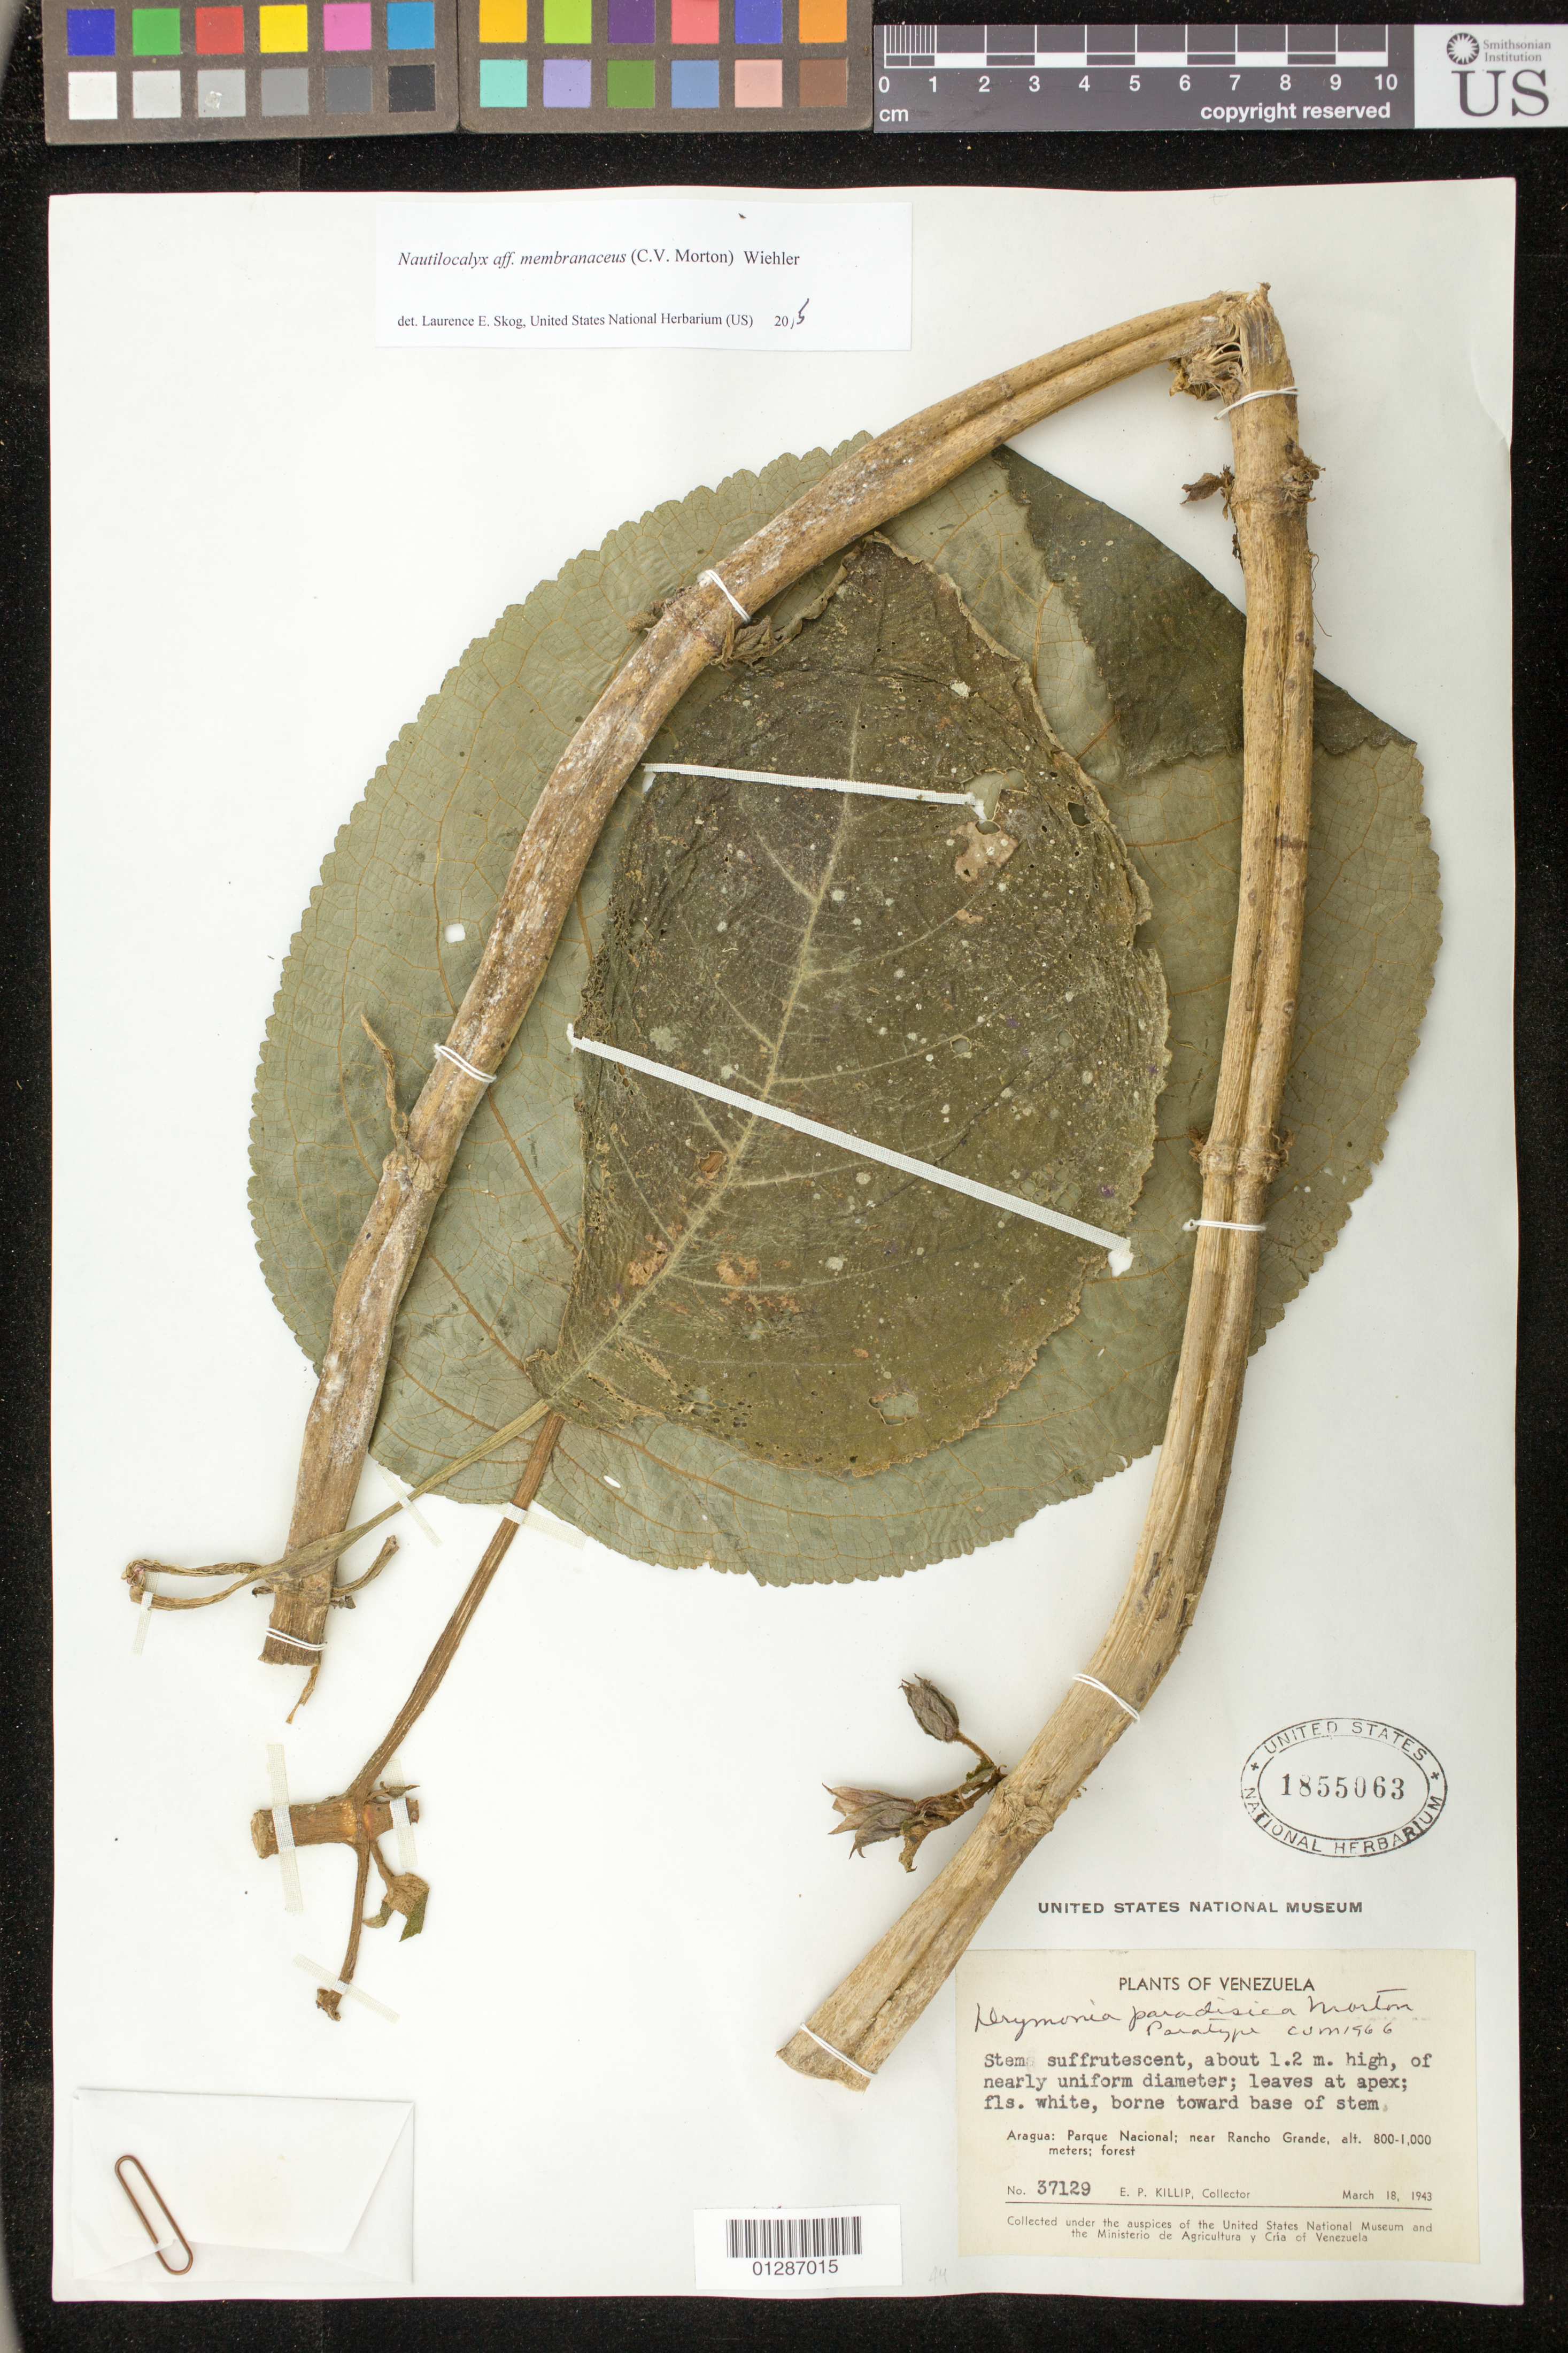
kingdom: Plantae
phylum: Tracheophyta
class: Magnoliopsida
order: Lamiales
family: Gesneriaceae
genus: Drymonia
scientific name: Drymonia sp.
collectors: E. P. Killip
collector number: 37129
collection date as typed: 18 Mar 1943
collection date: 1943-03-18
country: Venezuela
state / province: Aragua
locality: Parque Nacional; near Rancho Grande.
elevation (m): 800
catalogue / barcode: US 1855063